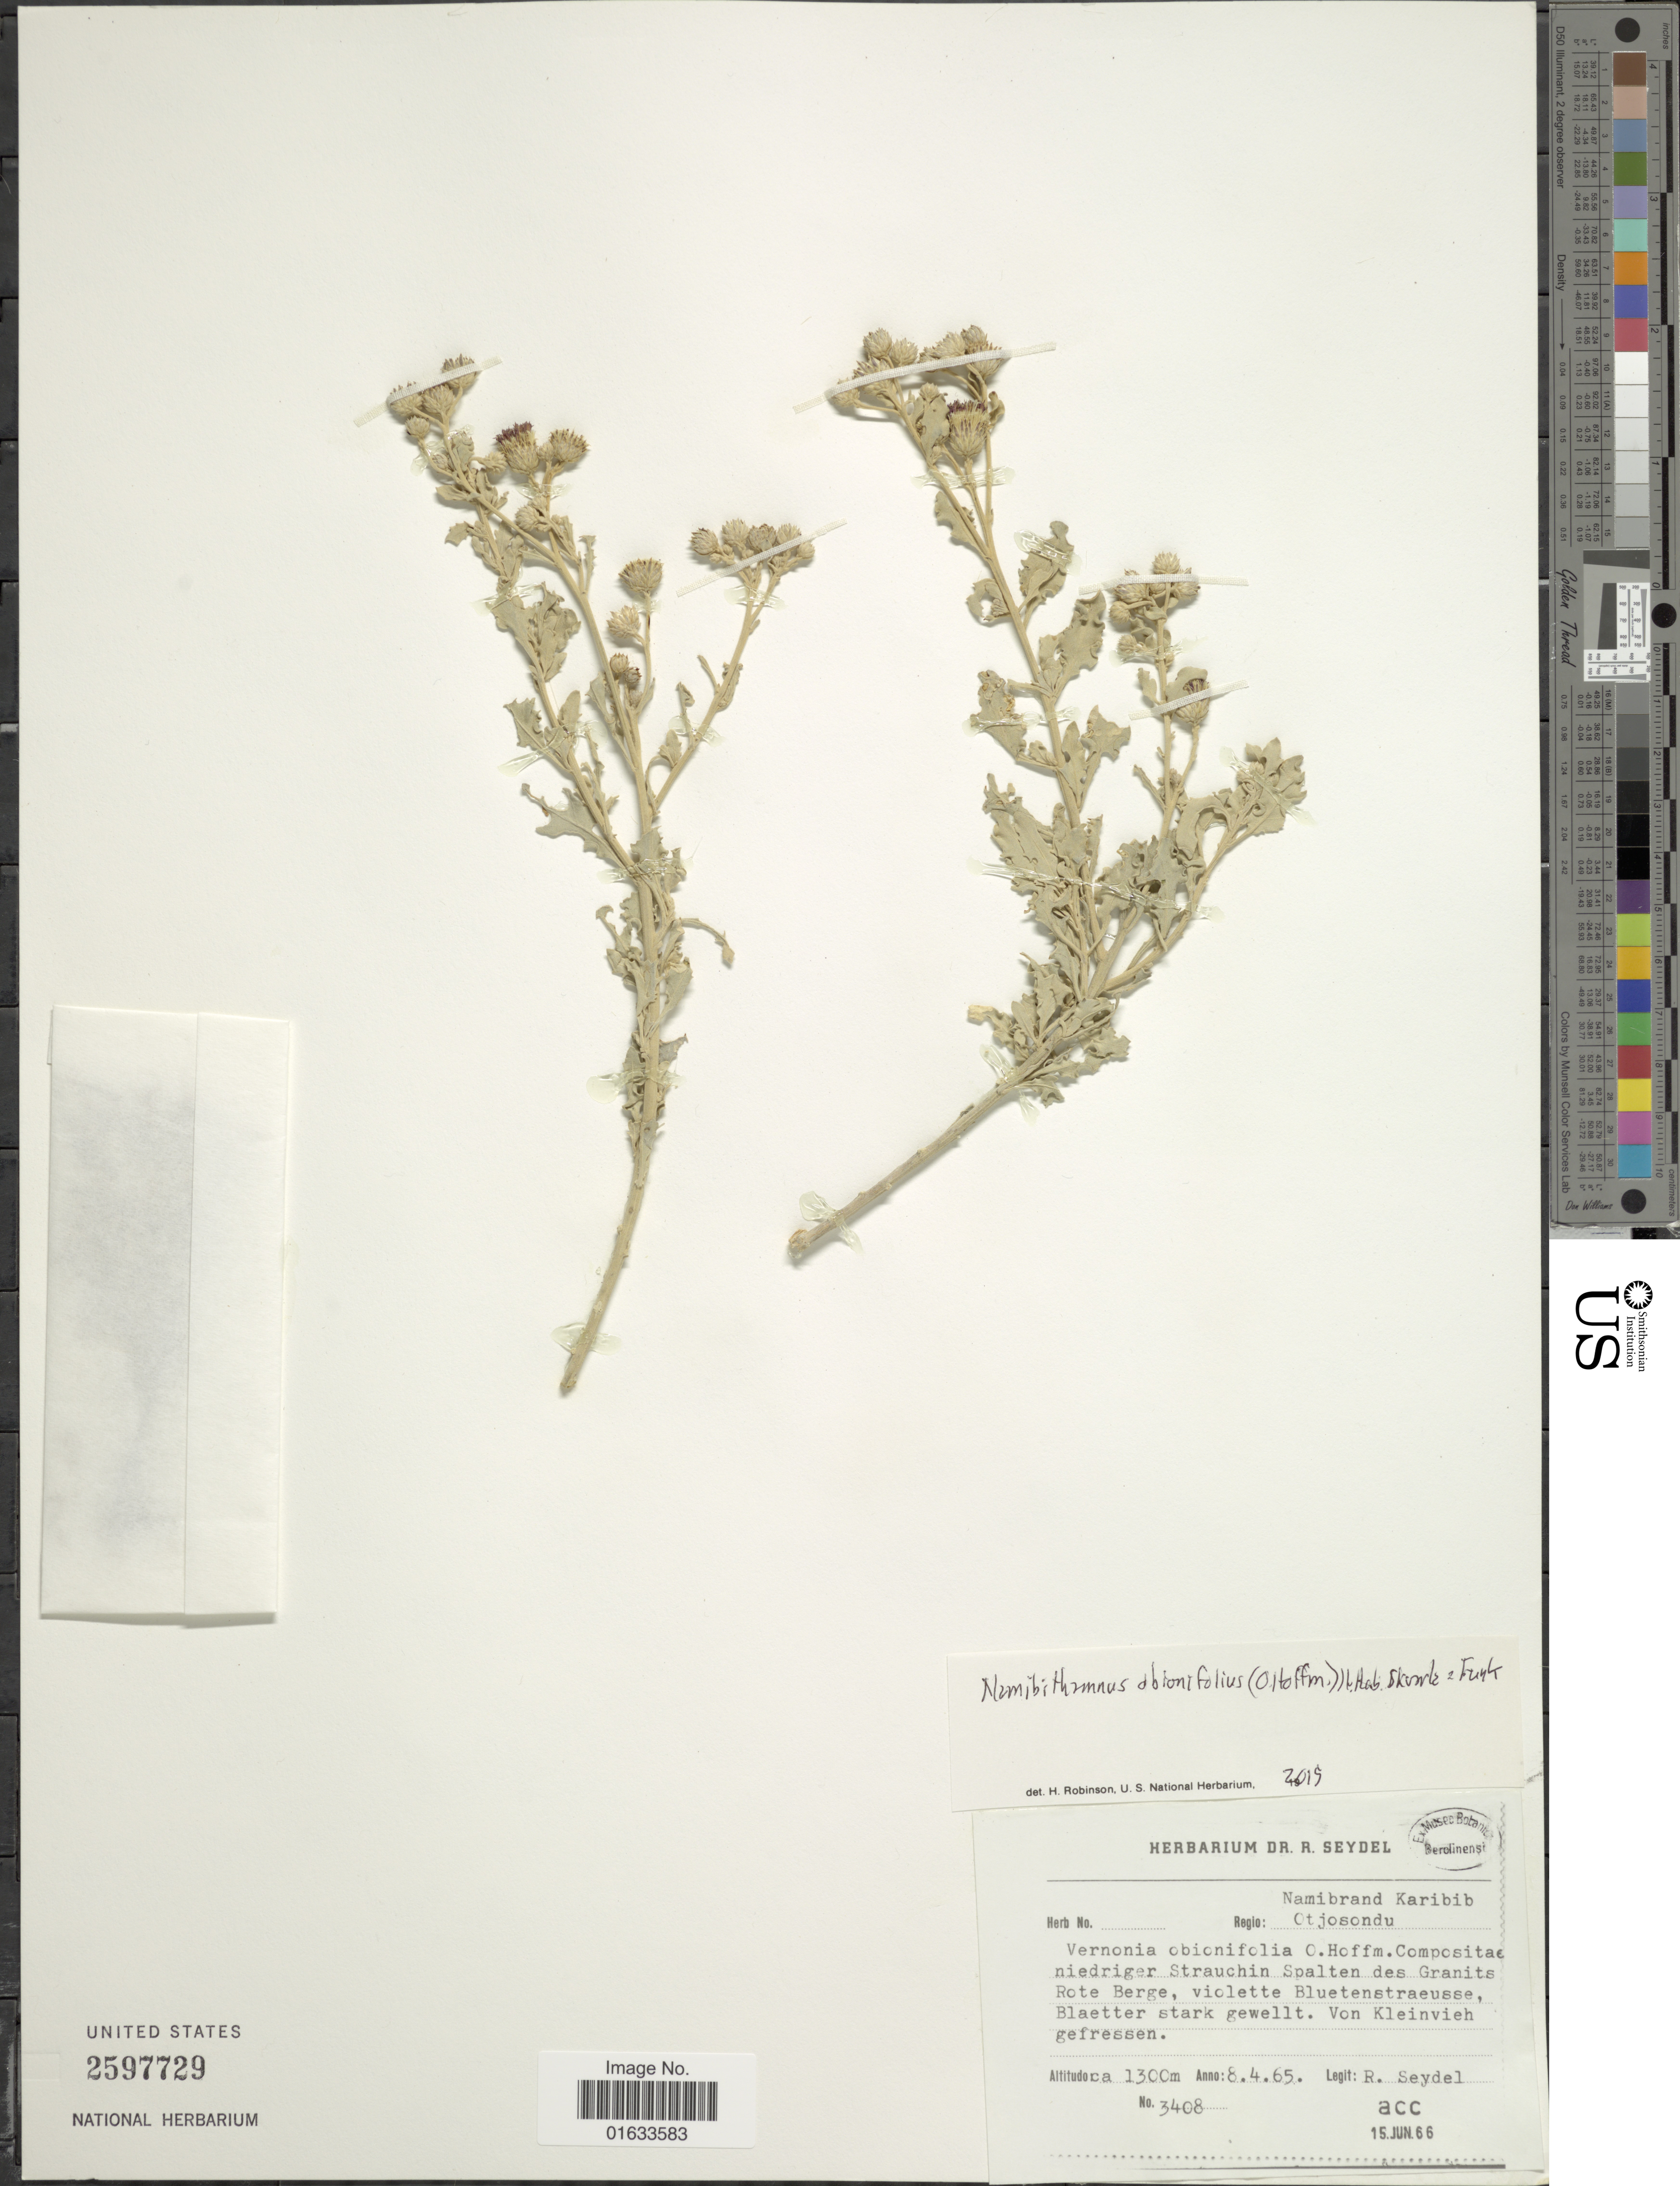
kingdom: Plantae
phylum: Tracheophyta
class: Magnoliopsida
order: Asterales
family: Asteraceae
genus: Namibithamnus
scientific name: Namibithamnus obionifolia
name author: (O. Hoffm.) H. Rob. et al.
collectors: R. Seydel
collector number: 3408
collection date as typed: Transcribed d/m/y: 8/4/65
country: Namibia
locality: Namibrand Karibib Otjosondu.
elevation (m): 1300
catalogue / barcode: US 2597729